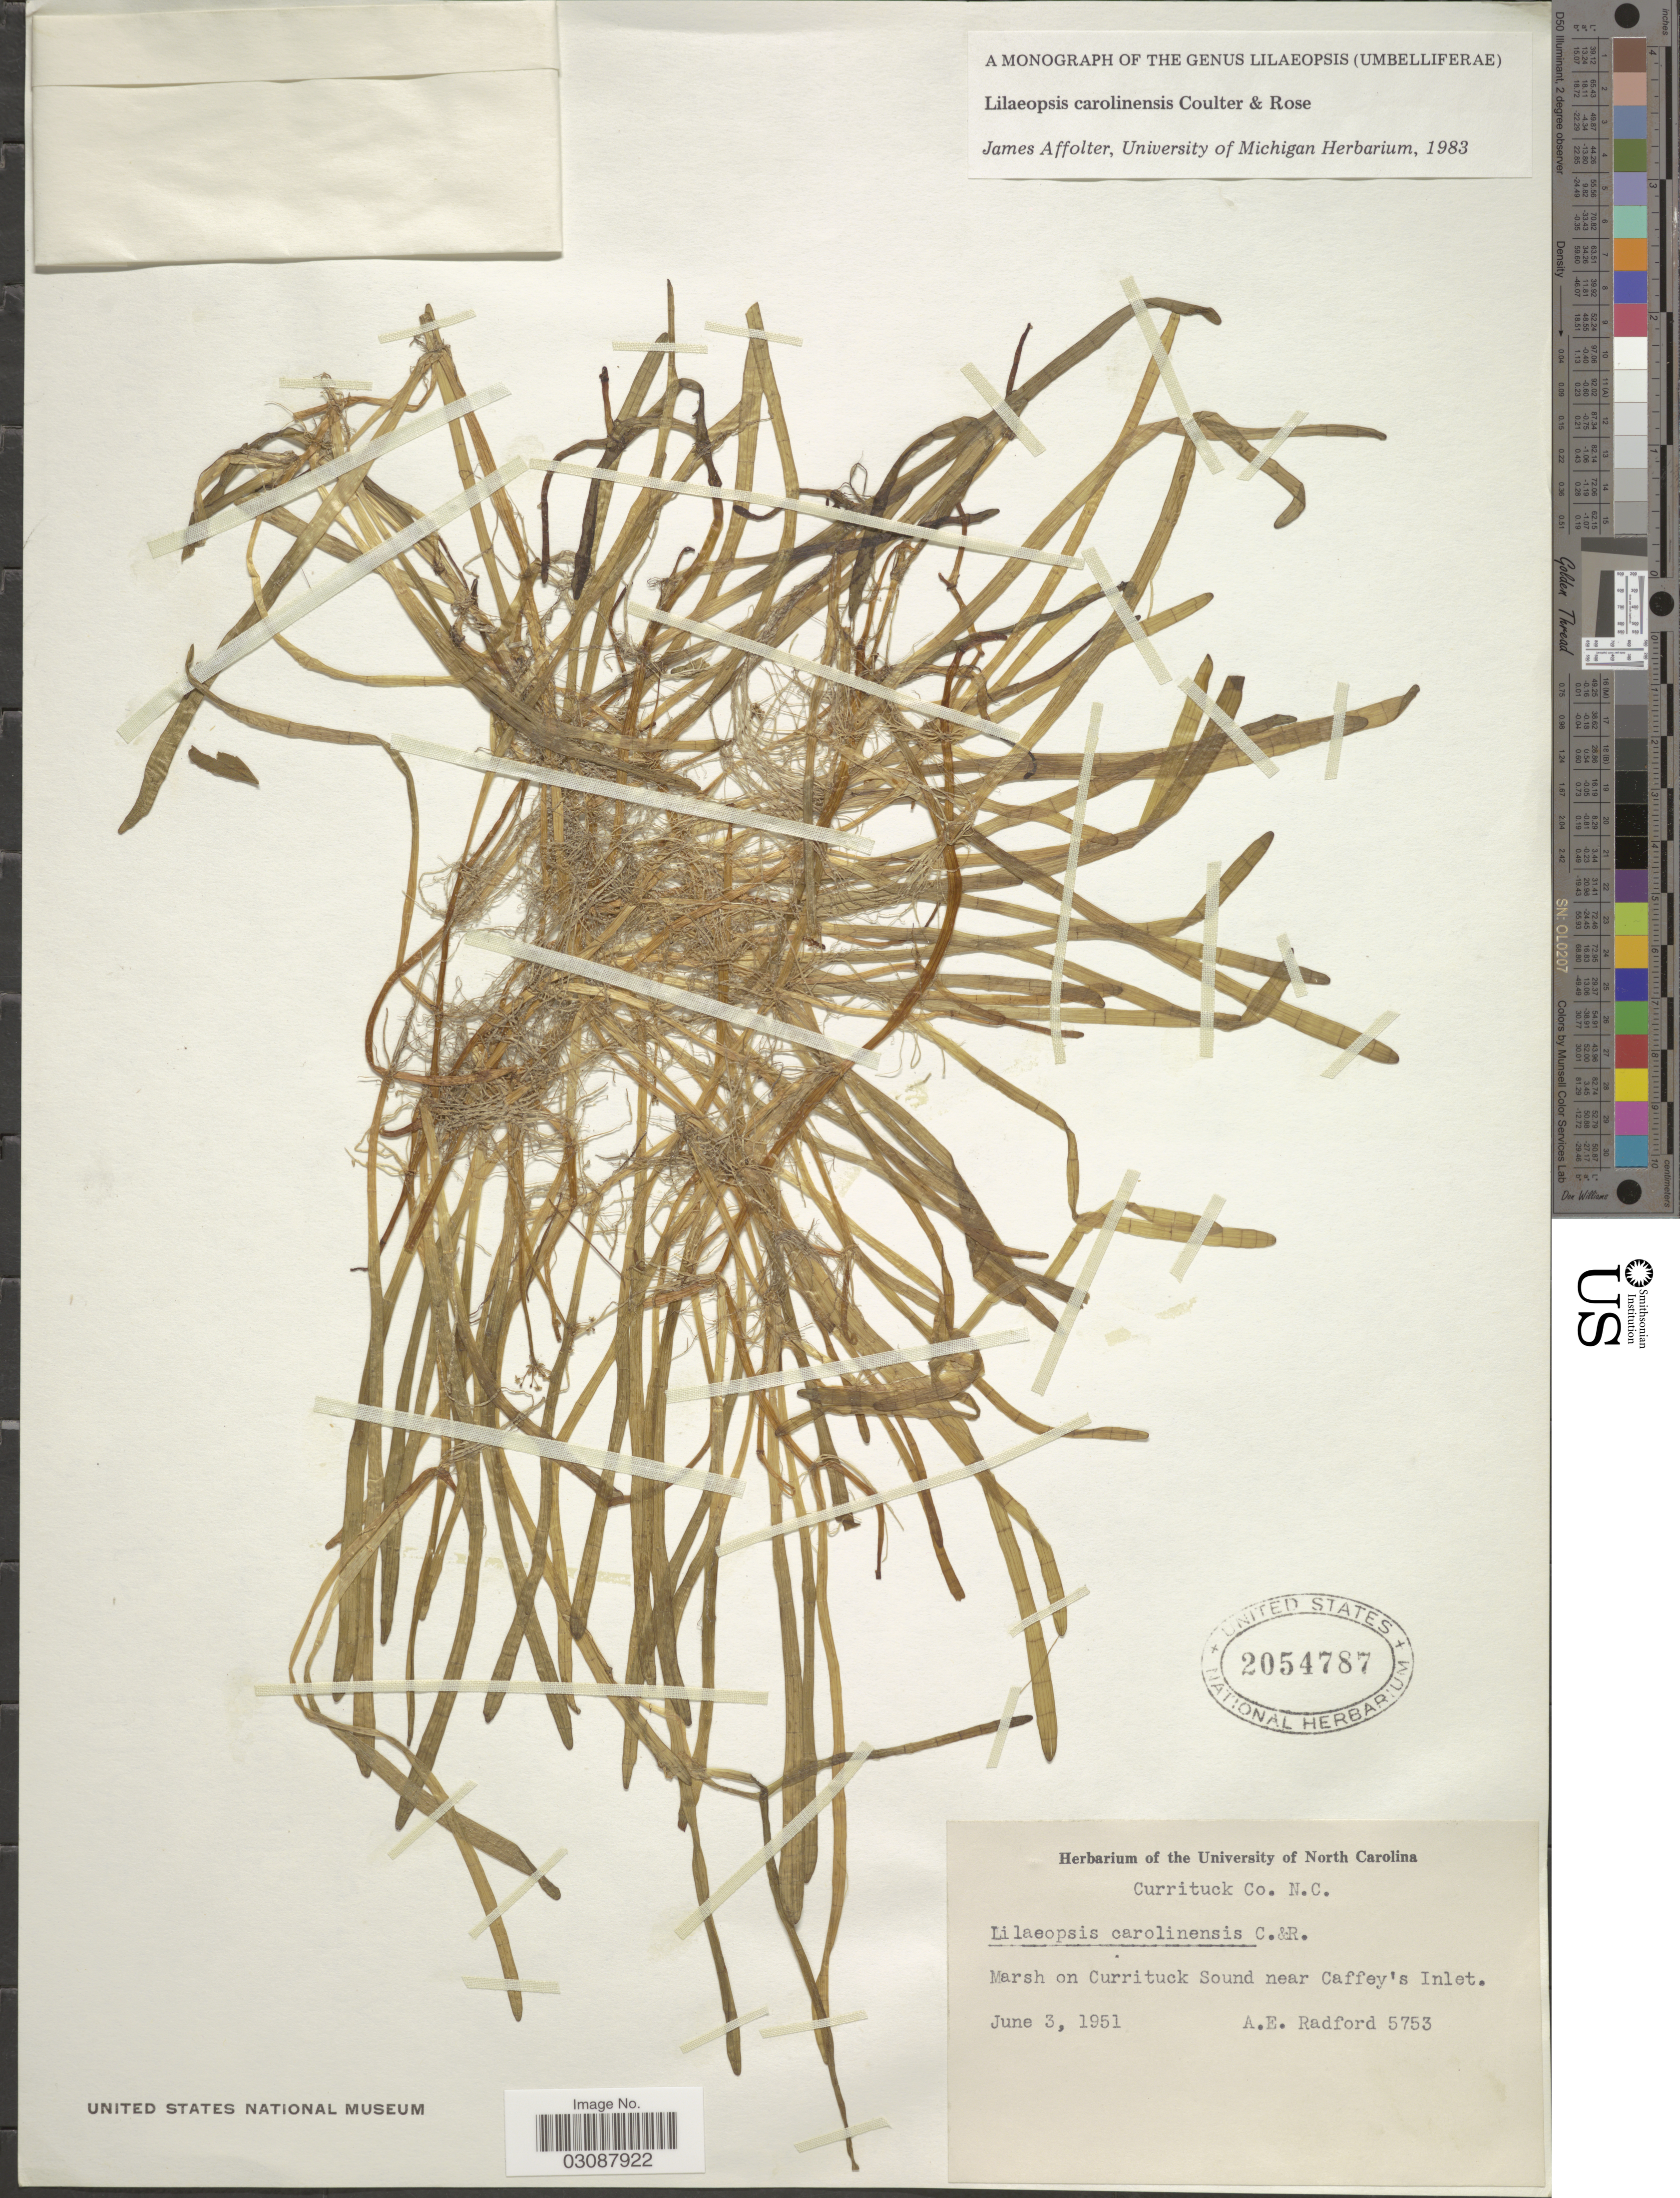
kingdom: Plantae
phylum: Tracheophyta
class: Magnoliopsida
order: Apiales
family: Apiaceae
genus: Lilaeopsis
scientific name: Lilaeopsis carolinensis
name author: J.M. Coult. & Rose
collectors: A. E. Radford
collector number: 5753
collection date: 1951-06-03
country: United States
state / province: North Carolina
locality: Currituck Co. N.C. Marsh on Currituck Sound near Caffey's Inlet.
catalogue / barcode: US 2054787